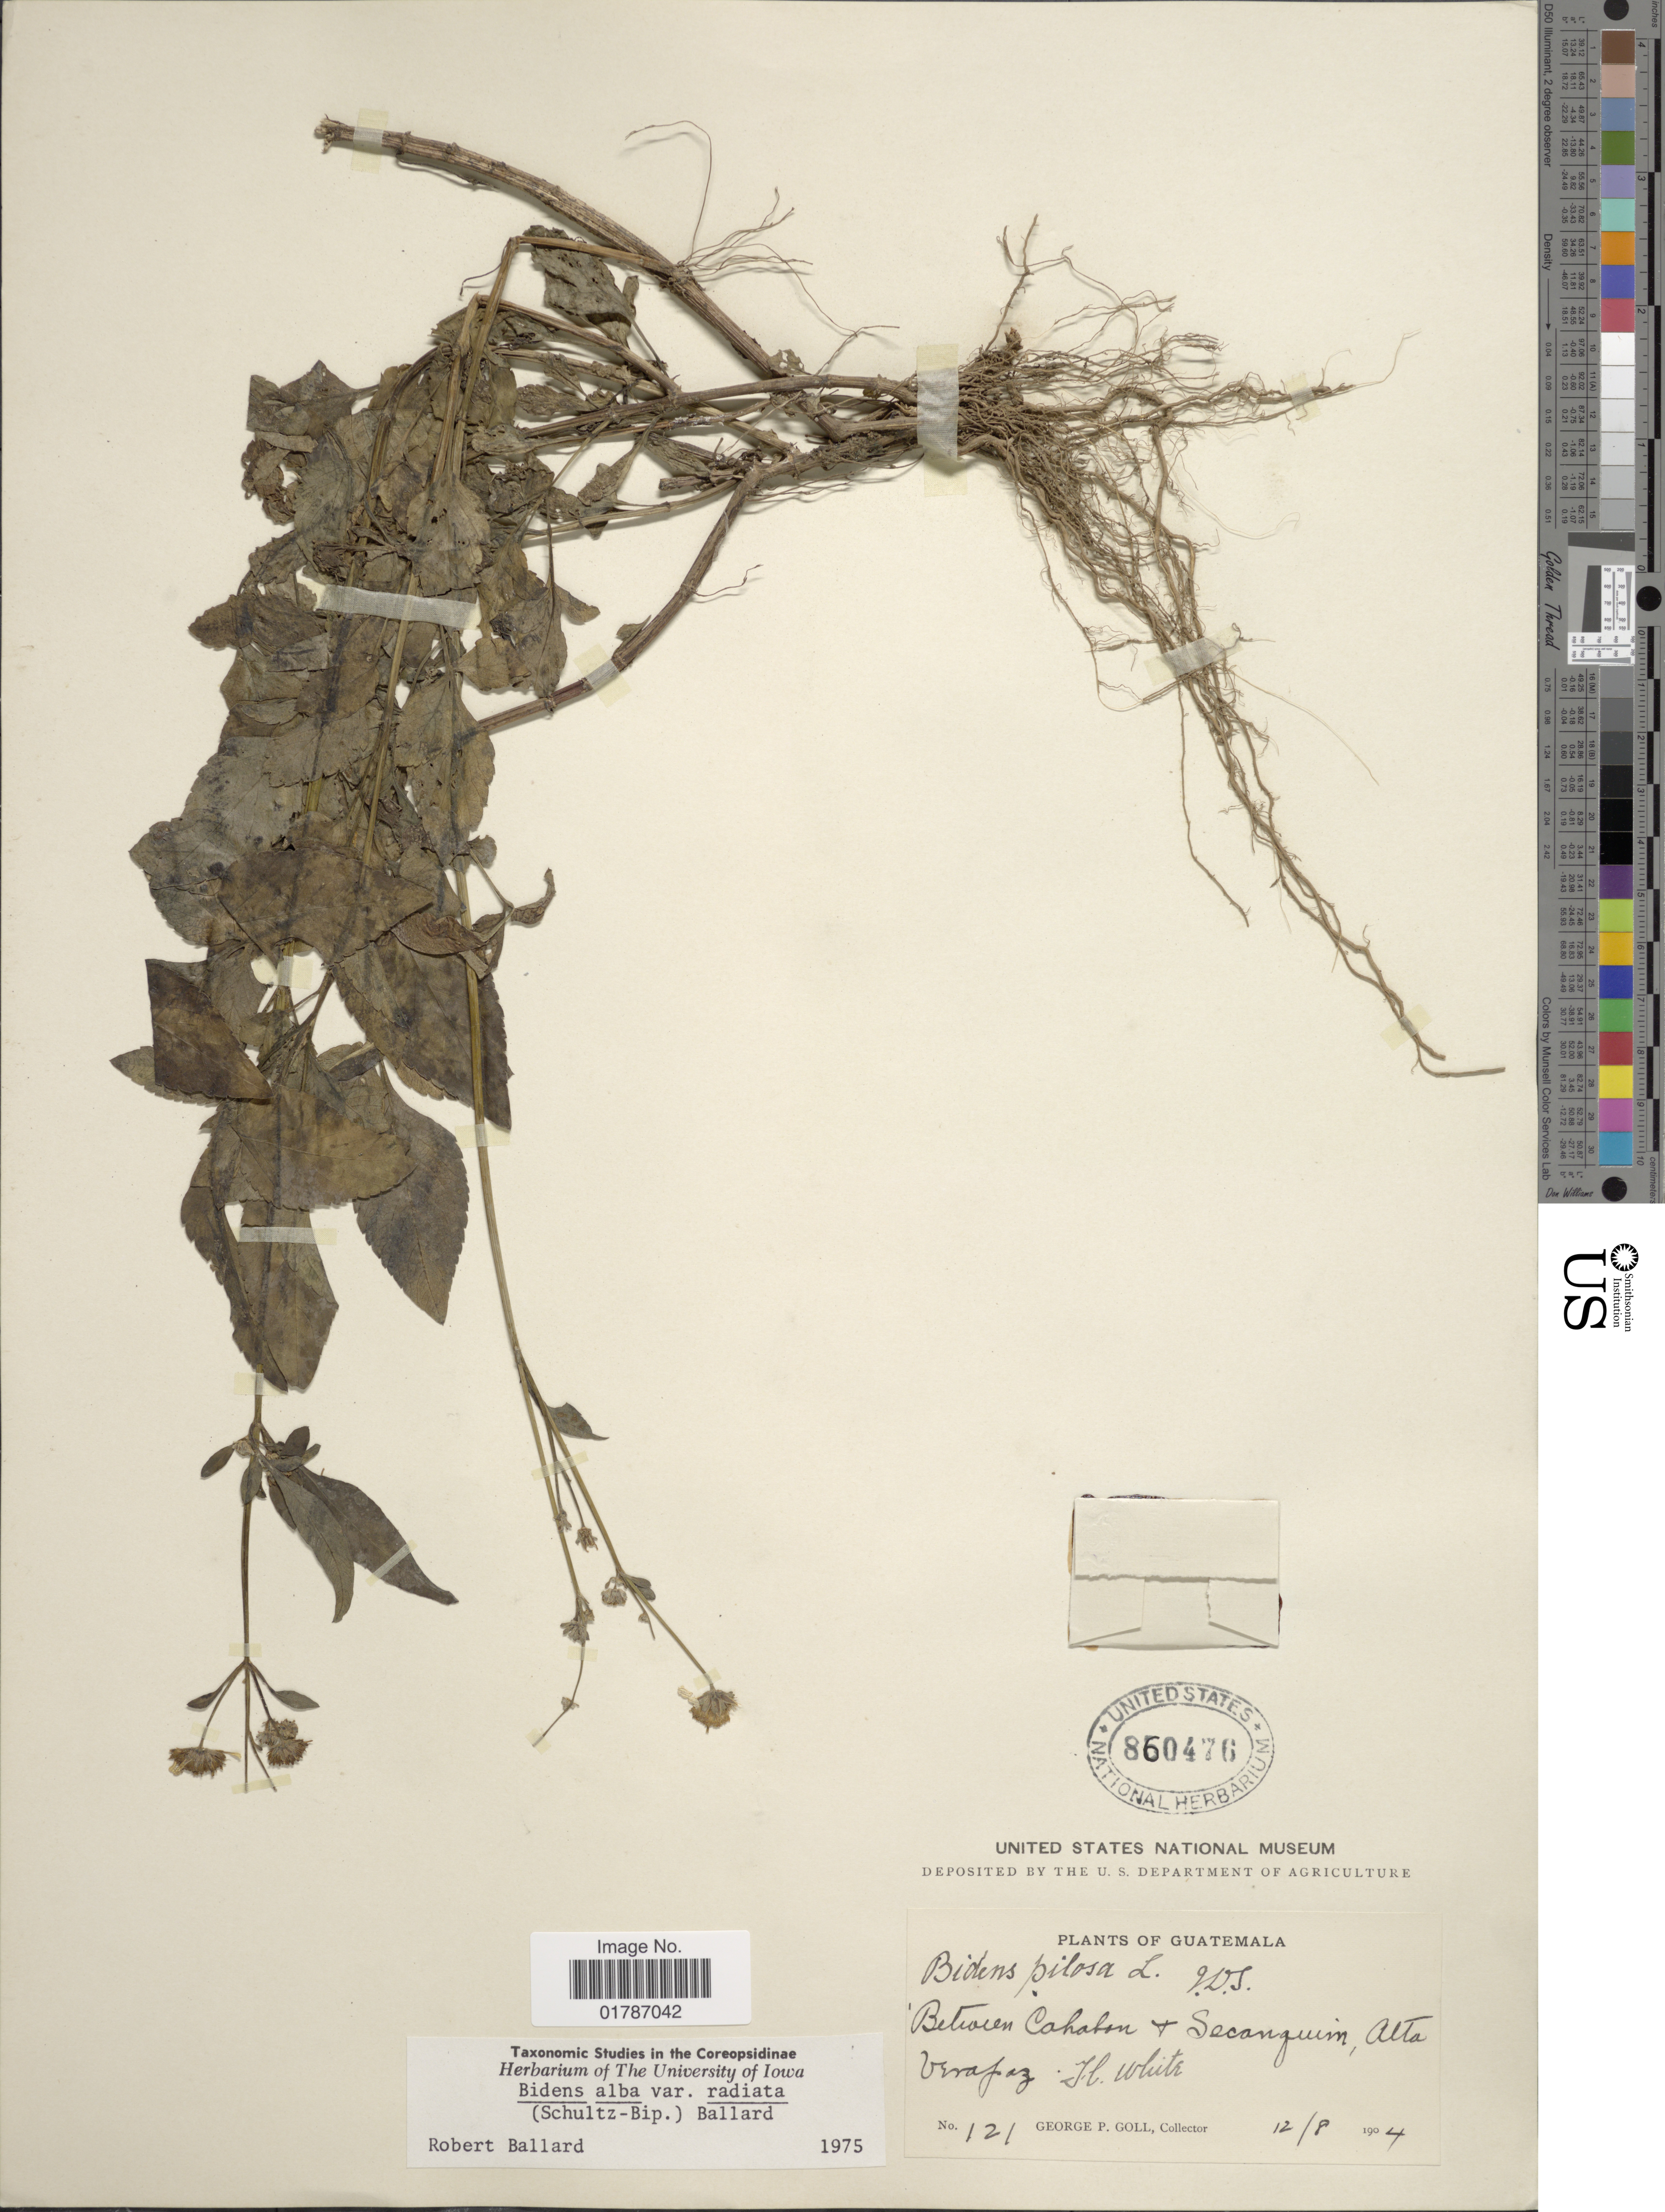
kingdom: Plantae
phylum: Tracheophyta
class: Magnoliopsida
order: Asterales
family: Asteraceae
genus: Bidens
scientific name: Bidens alba var. radiata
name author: (Sch. Bip.) R.E. Ballard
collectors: G. P. Goll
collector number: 121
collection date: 1904-08-12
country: Guatemala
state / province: Alta Verapaz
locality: Between Cohabon & Secanguim, Alta Verapaz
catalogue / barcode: US 860476